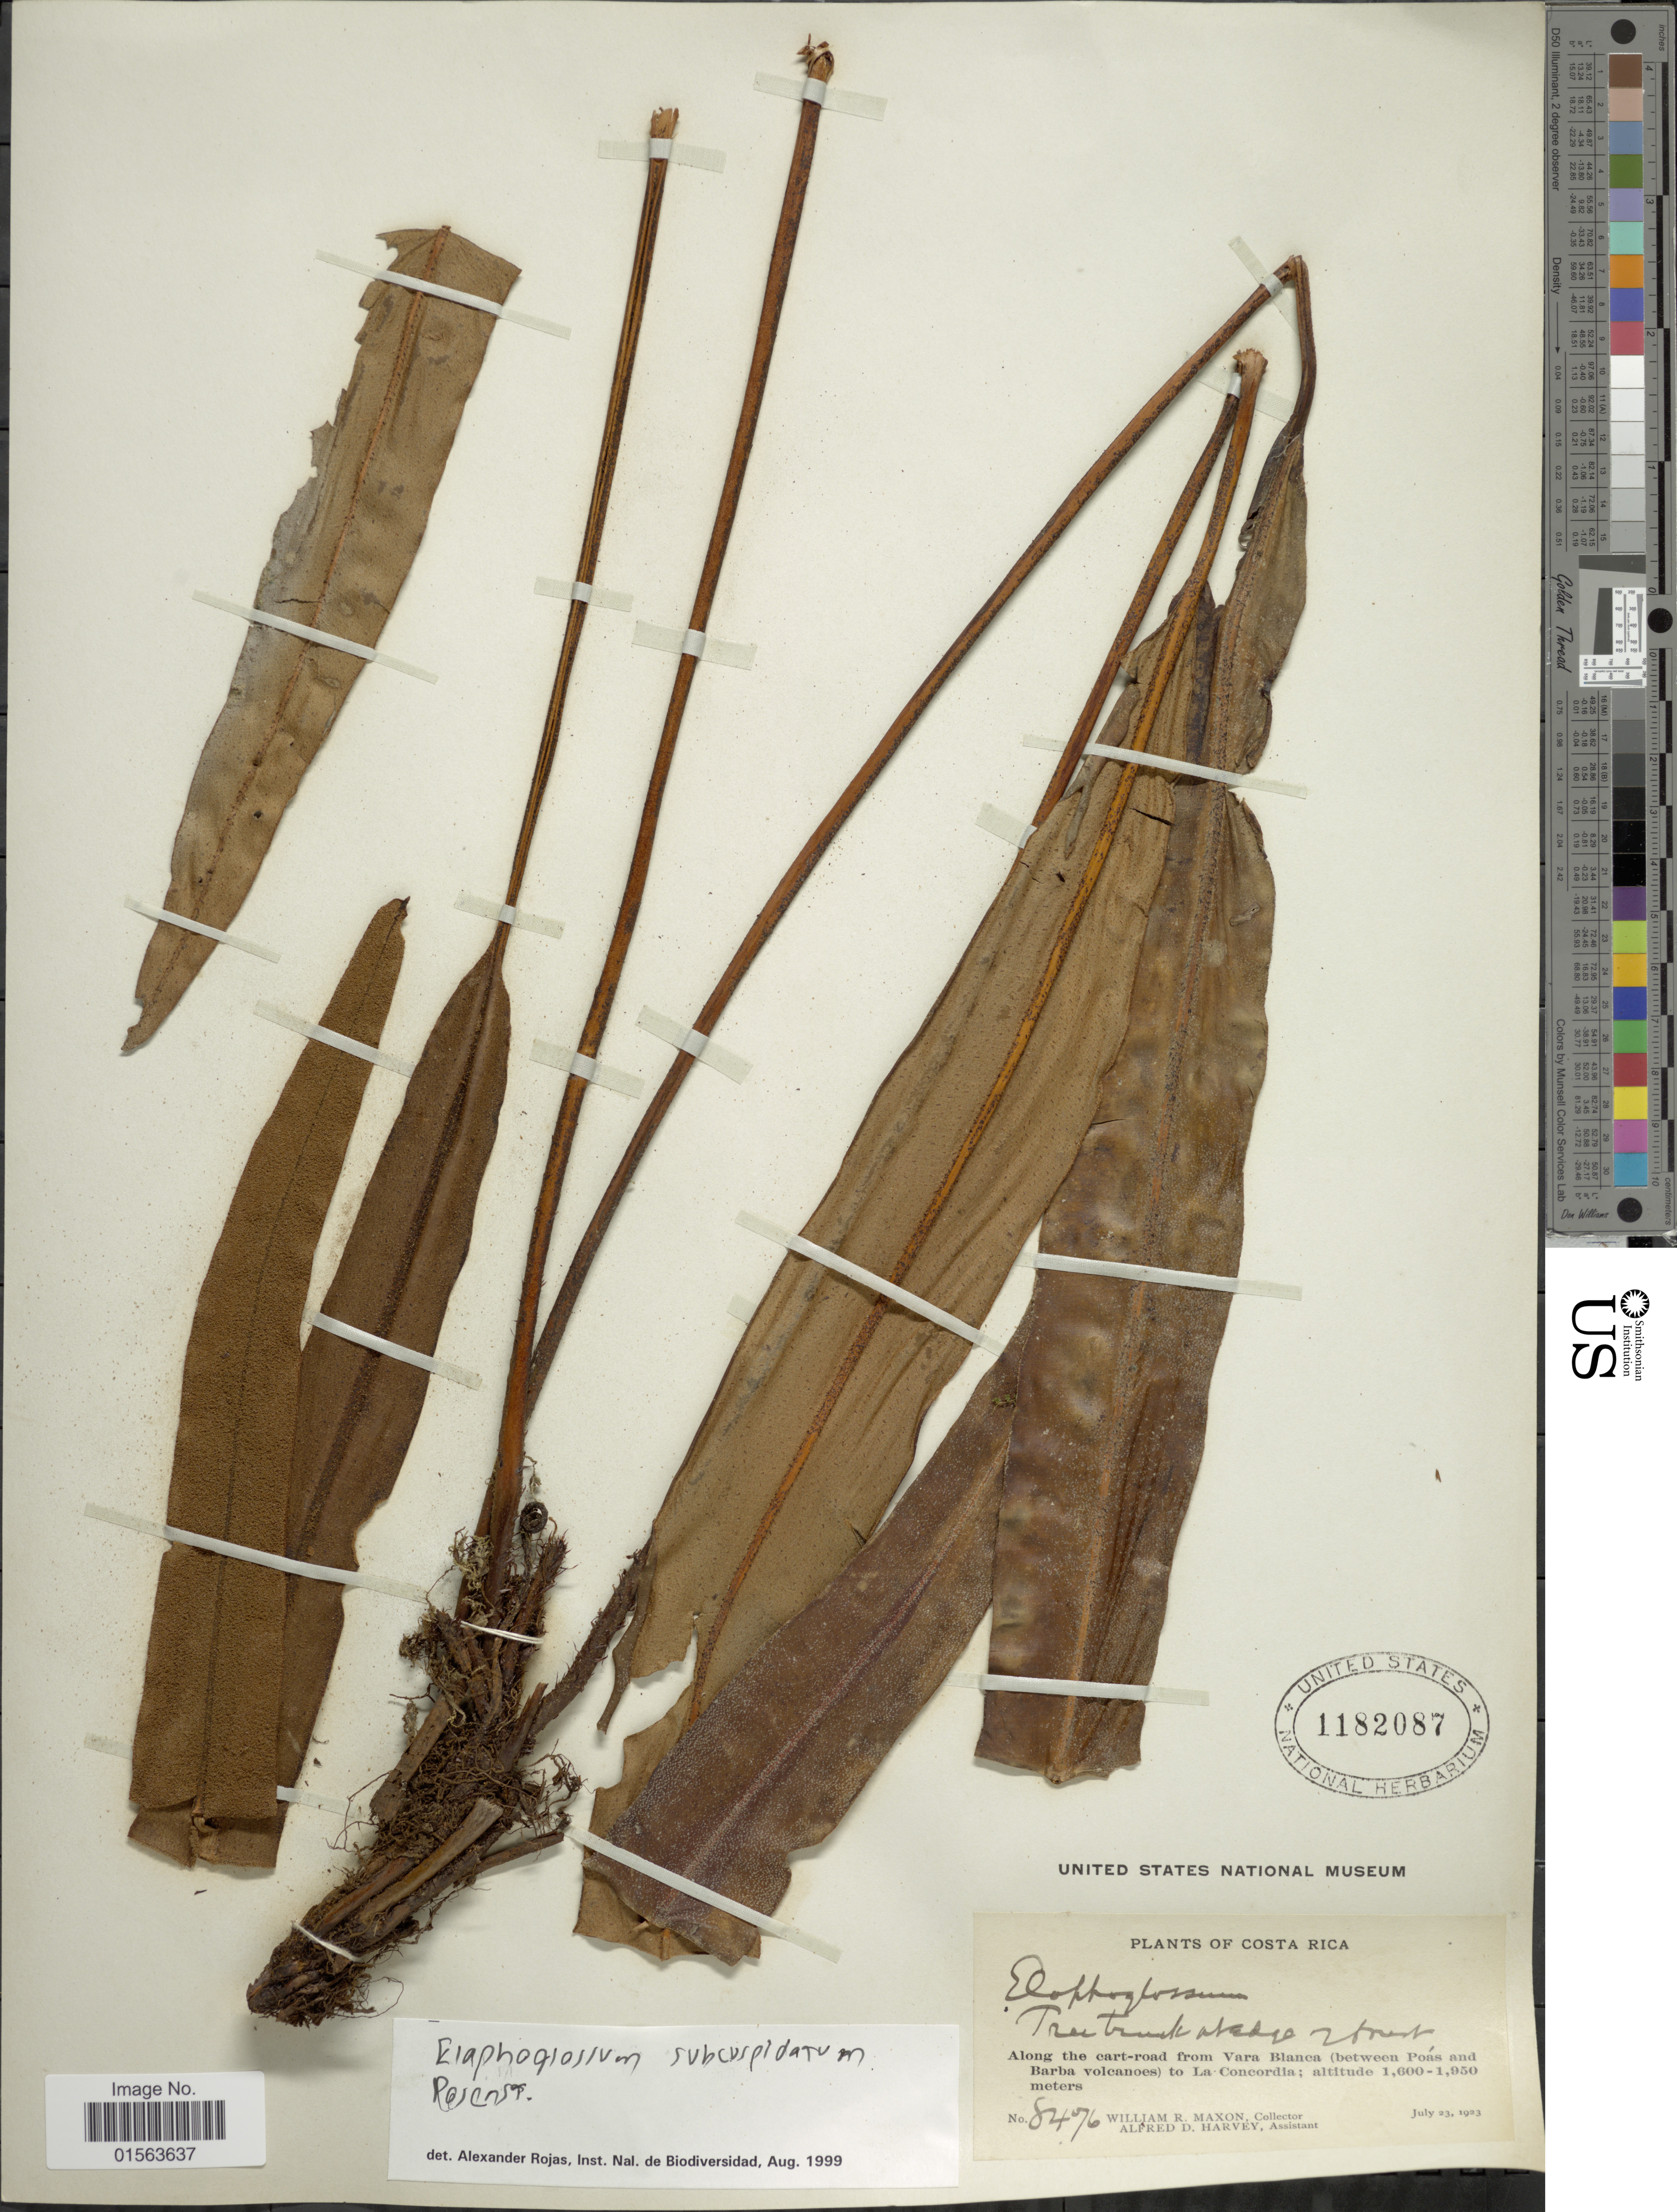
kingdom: Plantae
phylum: Tracheophyta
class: Polypodiopsida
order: Polypodiales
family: Dryopteridaceae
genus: Elaphoglossum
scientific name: Elaphoglossum subcuspidatum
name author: Rosenst.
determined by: Matos, F. B.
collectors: W. R. Maxon & A. D. Harvey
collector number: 8476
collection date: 1923-07-23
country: Costa Rica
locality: Alongthe cart-road from Vara Blanca (between Poas and Barba volcanoes) to La Concordia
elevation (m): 1600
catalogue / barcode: US 1182087